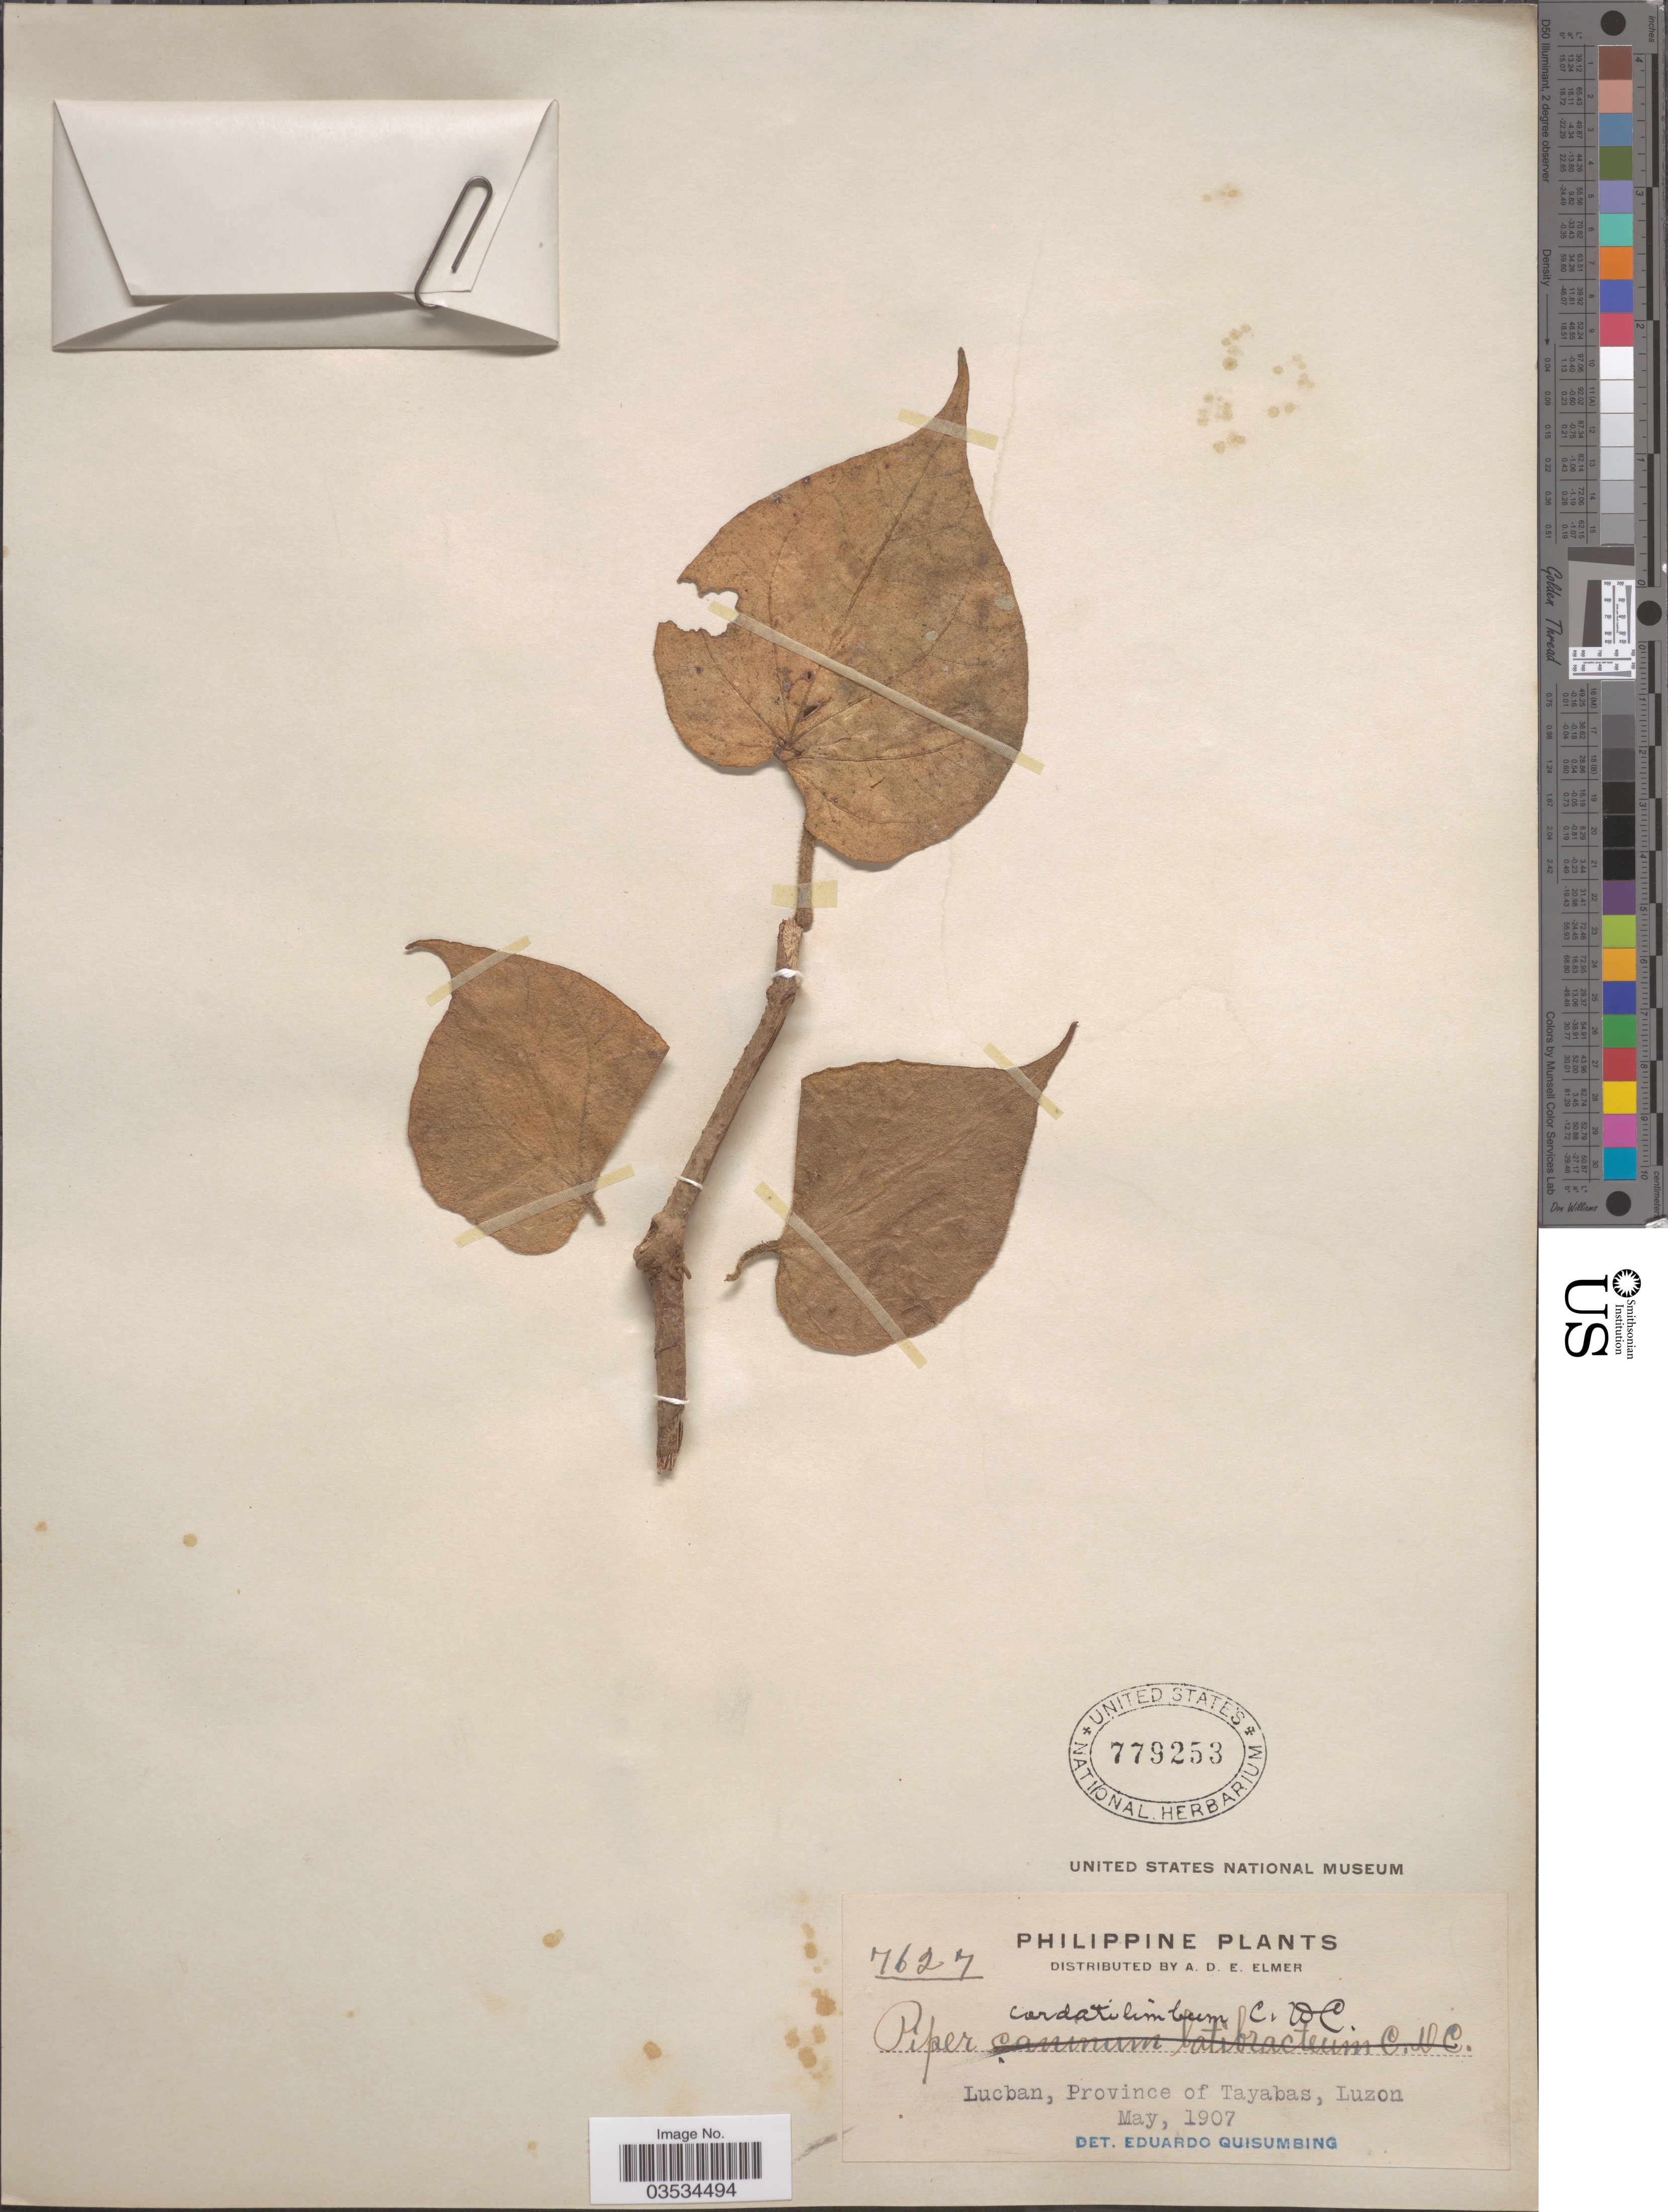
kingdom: Plantae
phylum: Tracheophyta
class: Magnoliopsida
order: Piperales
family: Piperaceae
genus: Piper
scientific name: Piper cordatilimbum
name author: Quisumb.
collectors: A. D. E. Elmer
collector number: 7627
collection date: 1907-05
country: Philippines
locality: Lucban, Province of Tayabas, Luzon.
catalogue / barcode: US 779253